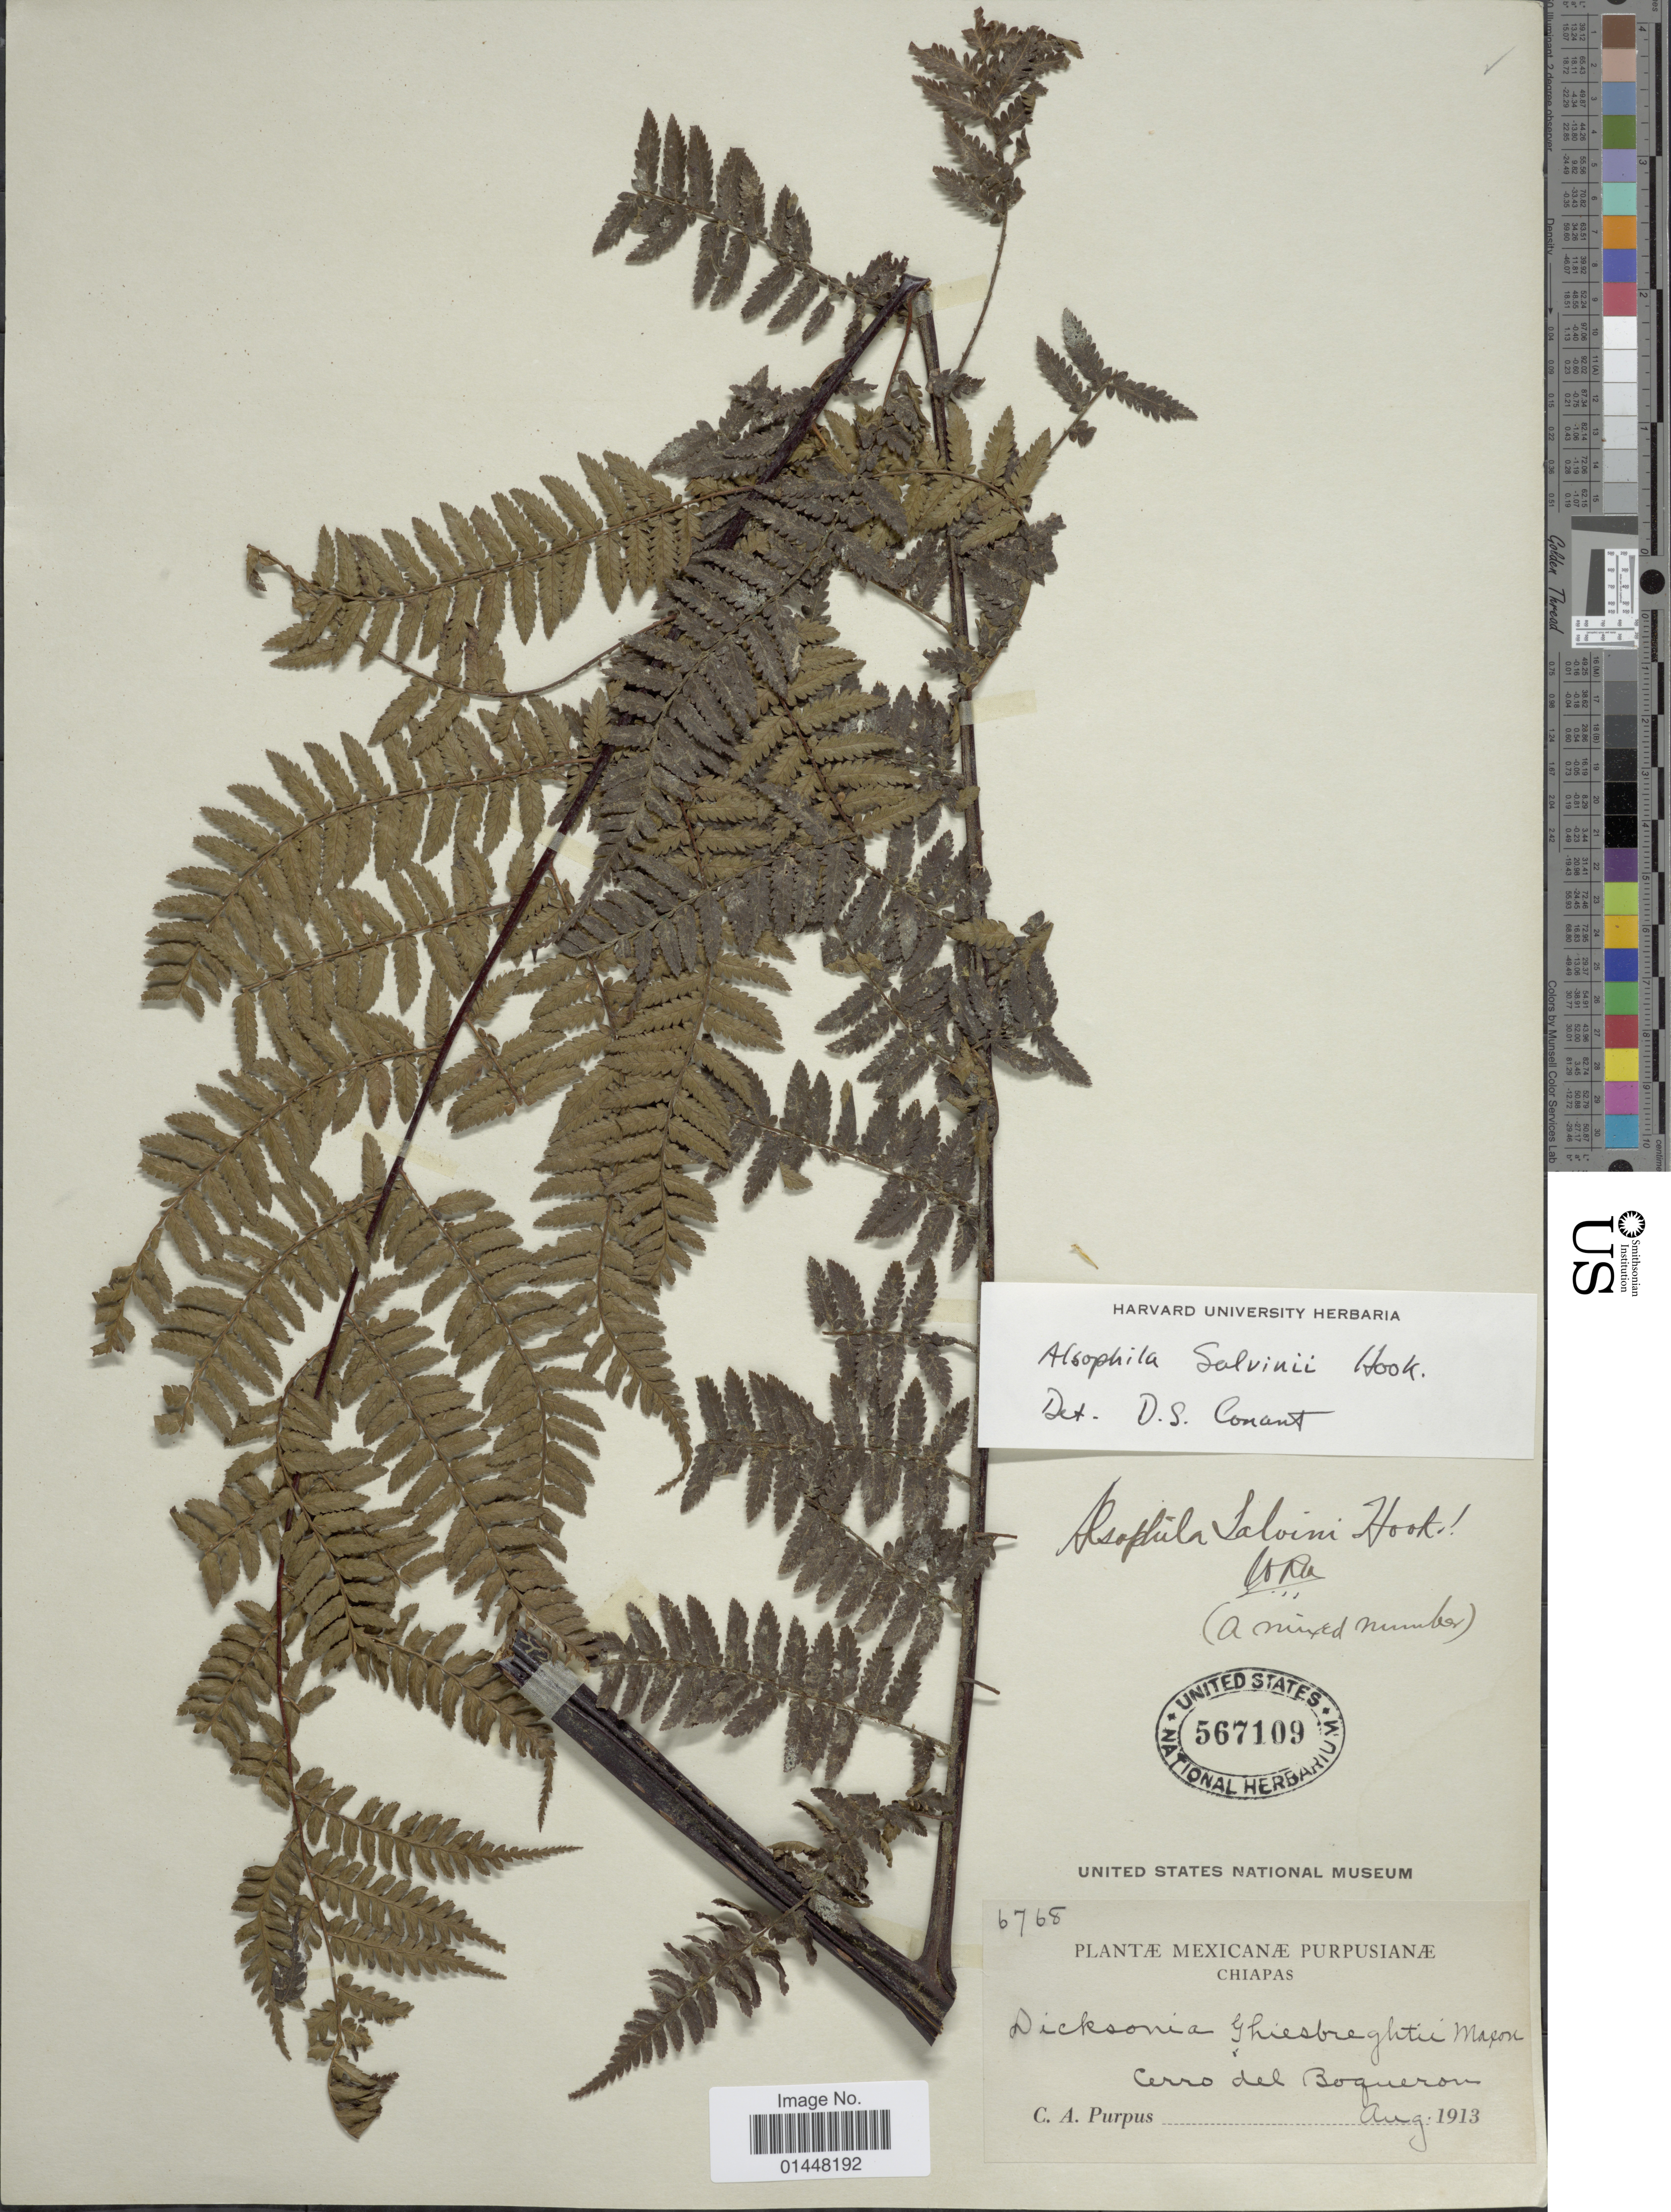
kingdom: Plantae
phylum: Tracheophyta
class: Polypodiopsida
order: Cyatheales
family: Cyatheaceae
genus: Gymnosphaera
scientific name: Gymnosphaera salvinii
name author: (Hook.)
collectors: C. A. Purpus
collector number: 6768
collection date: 1913-08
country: Mexico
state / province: Chiapas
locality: Mexicanae. Cerro del Boqueron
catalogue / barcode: US 567109